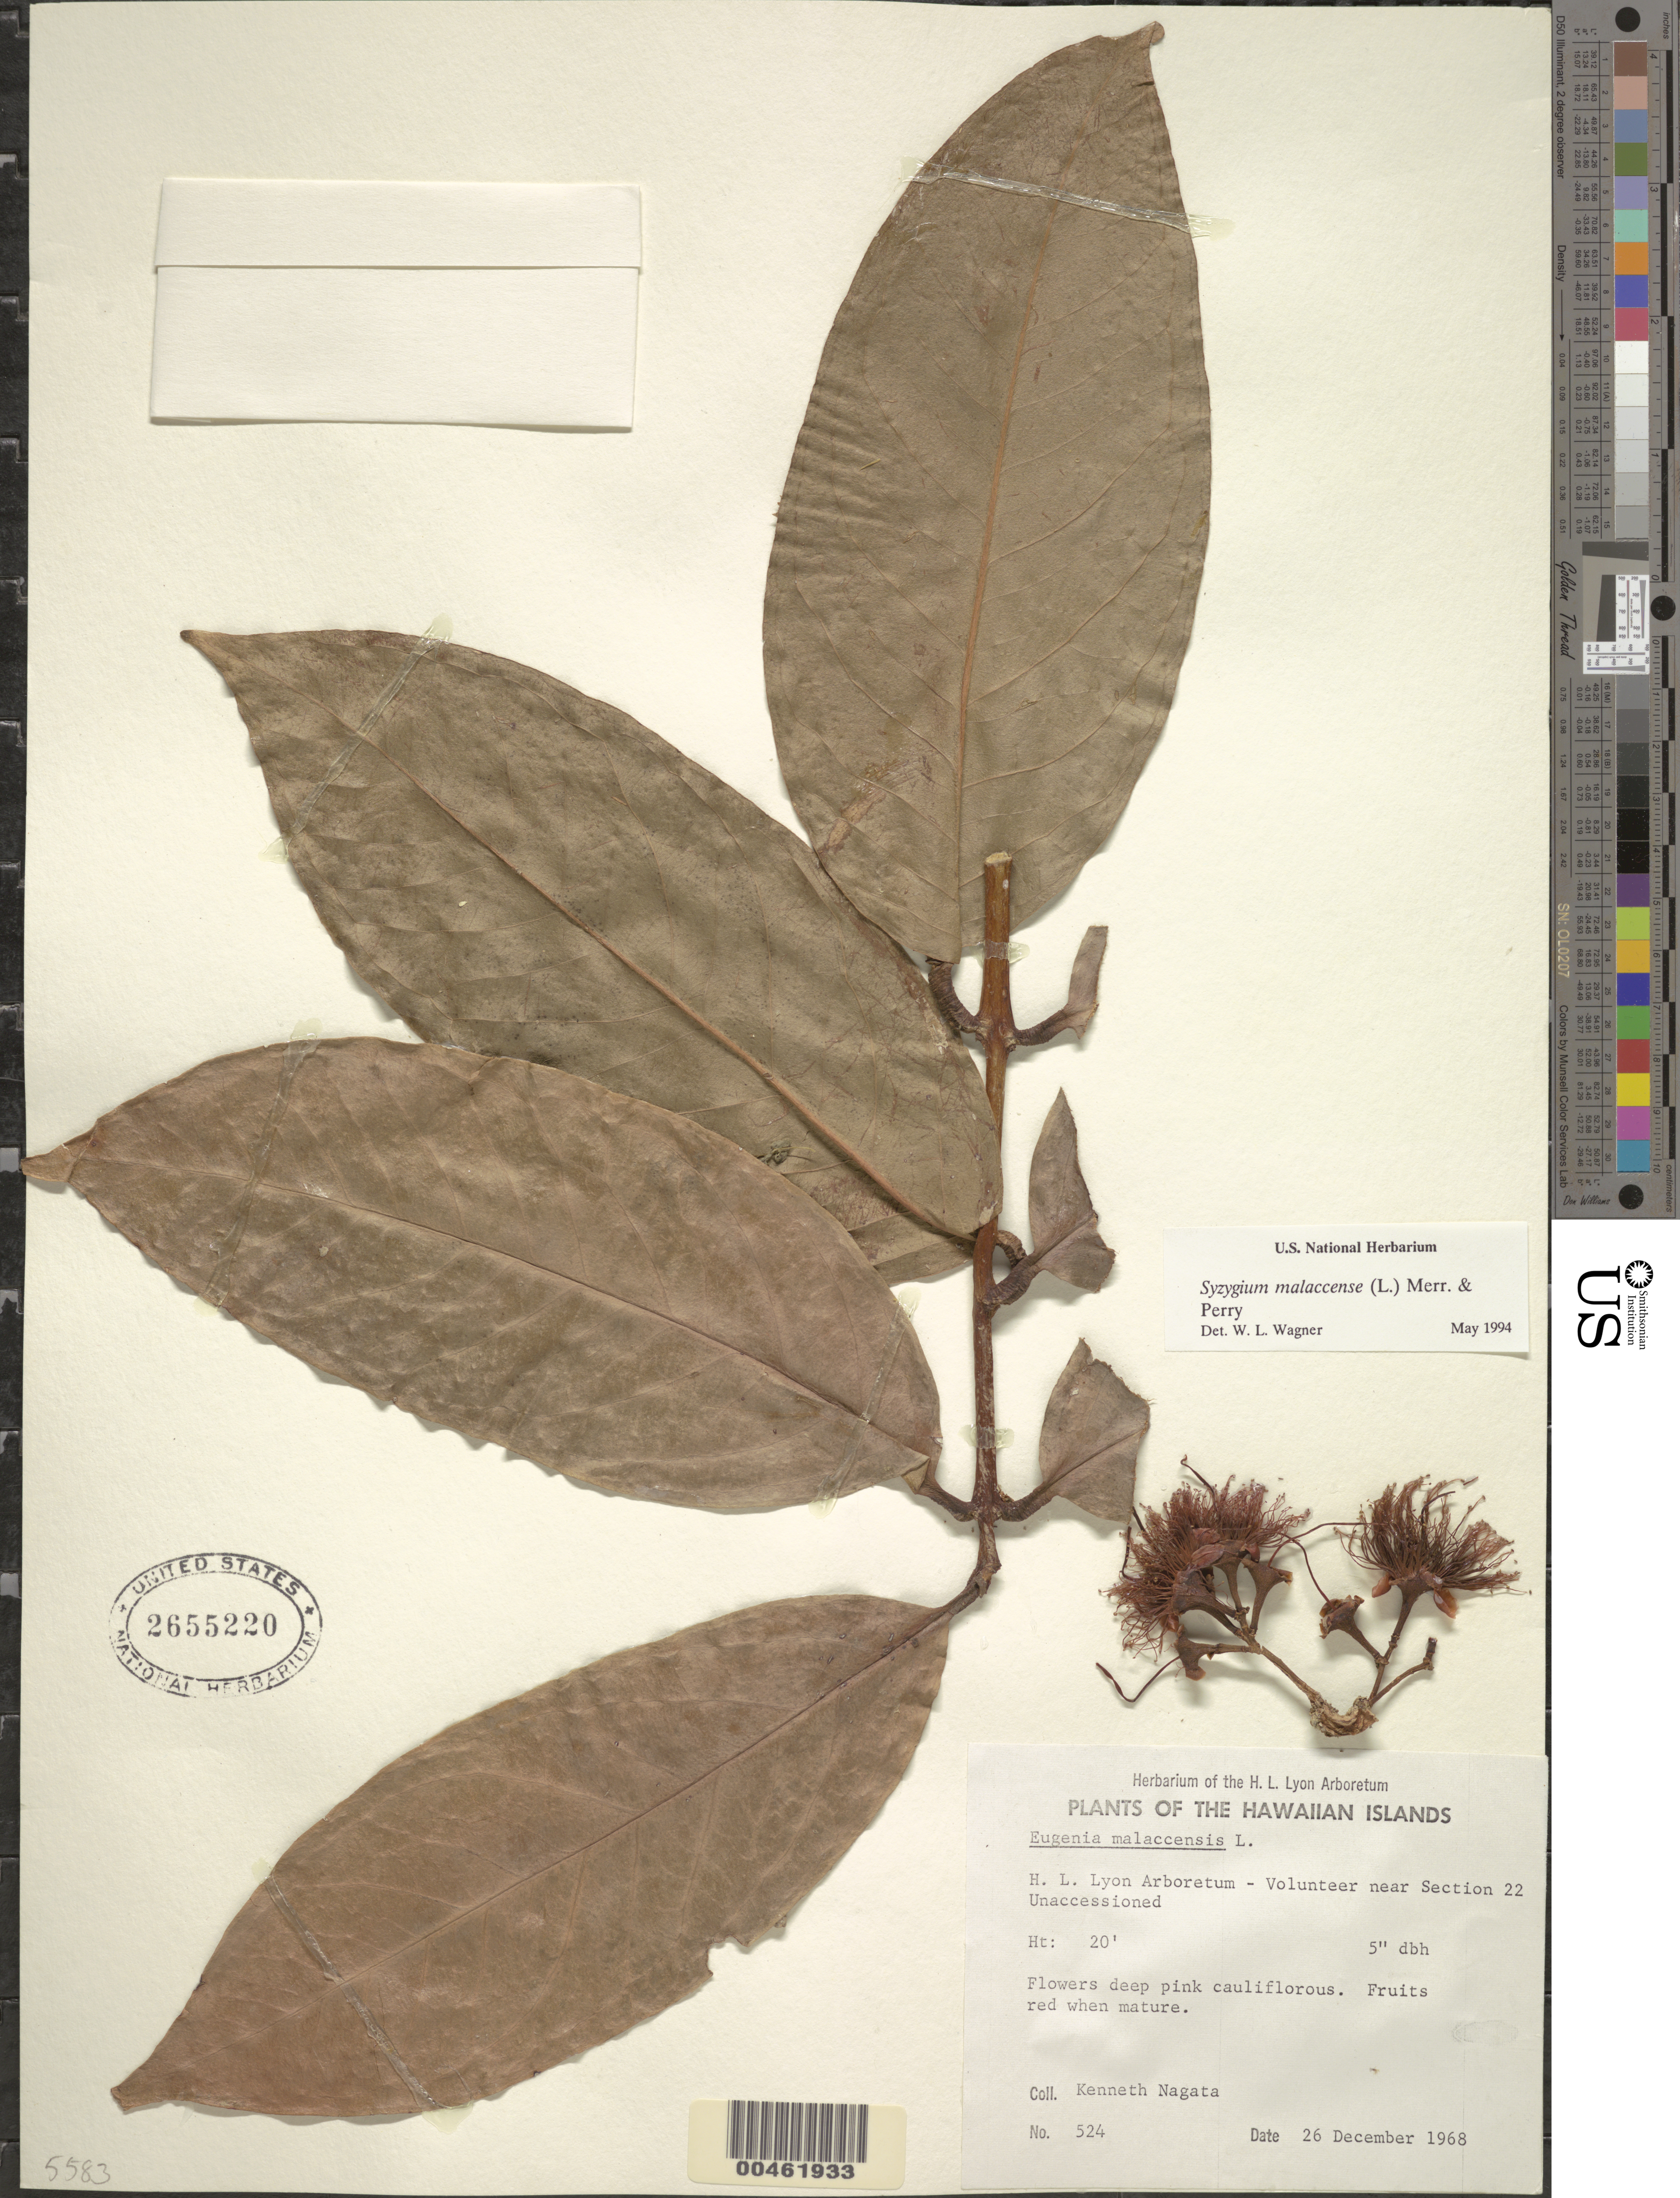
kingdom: Plantae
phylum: Tracheophyta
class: Magnoliopsida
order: Myrtales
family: Myrtaceae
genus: Syzygium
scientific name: Syzygium malaccense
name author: (L.) Merr. & L.M. Perry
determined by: Wagner, W. L., (BOT), Smithsonian Institution - National Museum of Natural History (UNITED STATES)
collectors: K. Nagata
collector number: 524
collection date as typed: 26 Dec 1968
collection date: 1968-12-26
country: United States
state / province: Hawaii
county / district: Honolulu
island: Oahu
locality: H.L. Lyon Arboretum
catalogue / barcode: US 2655220